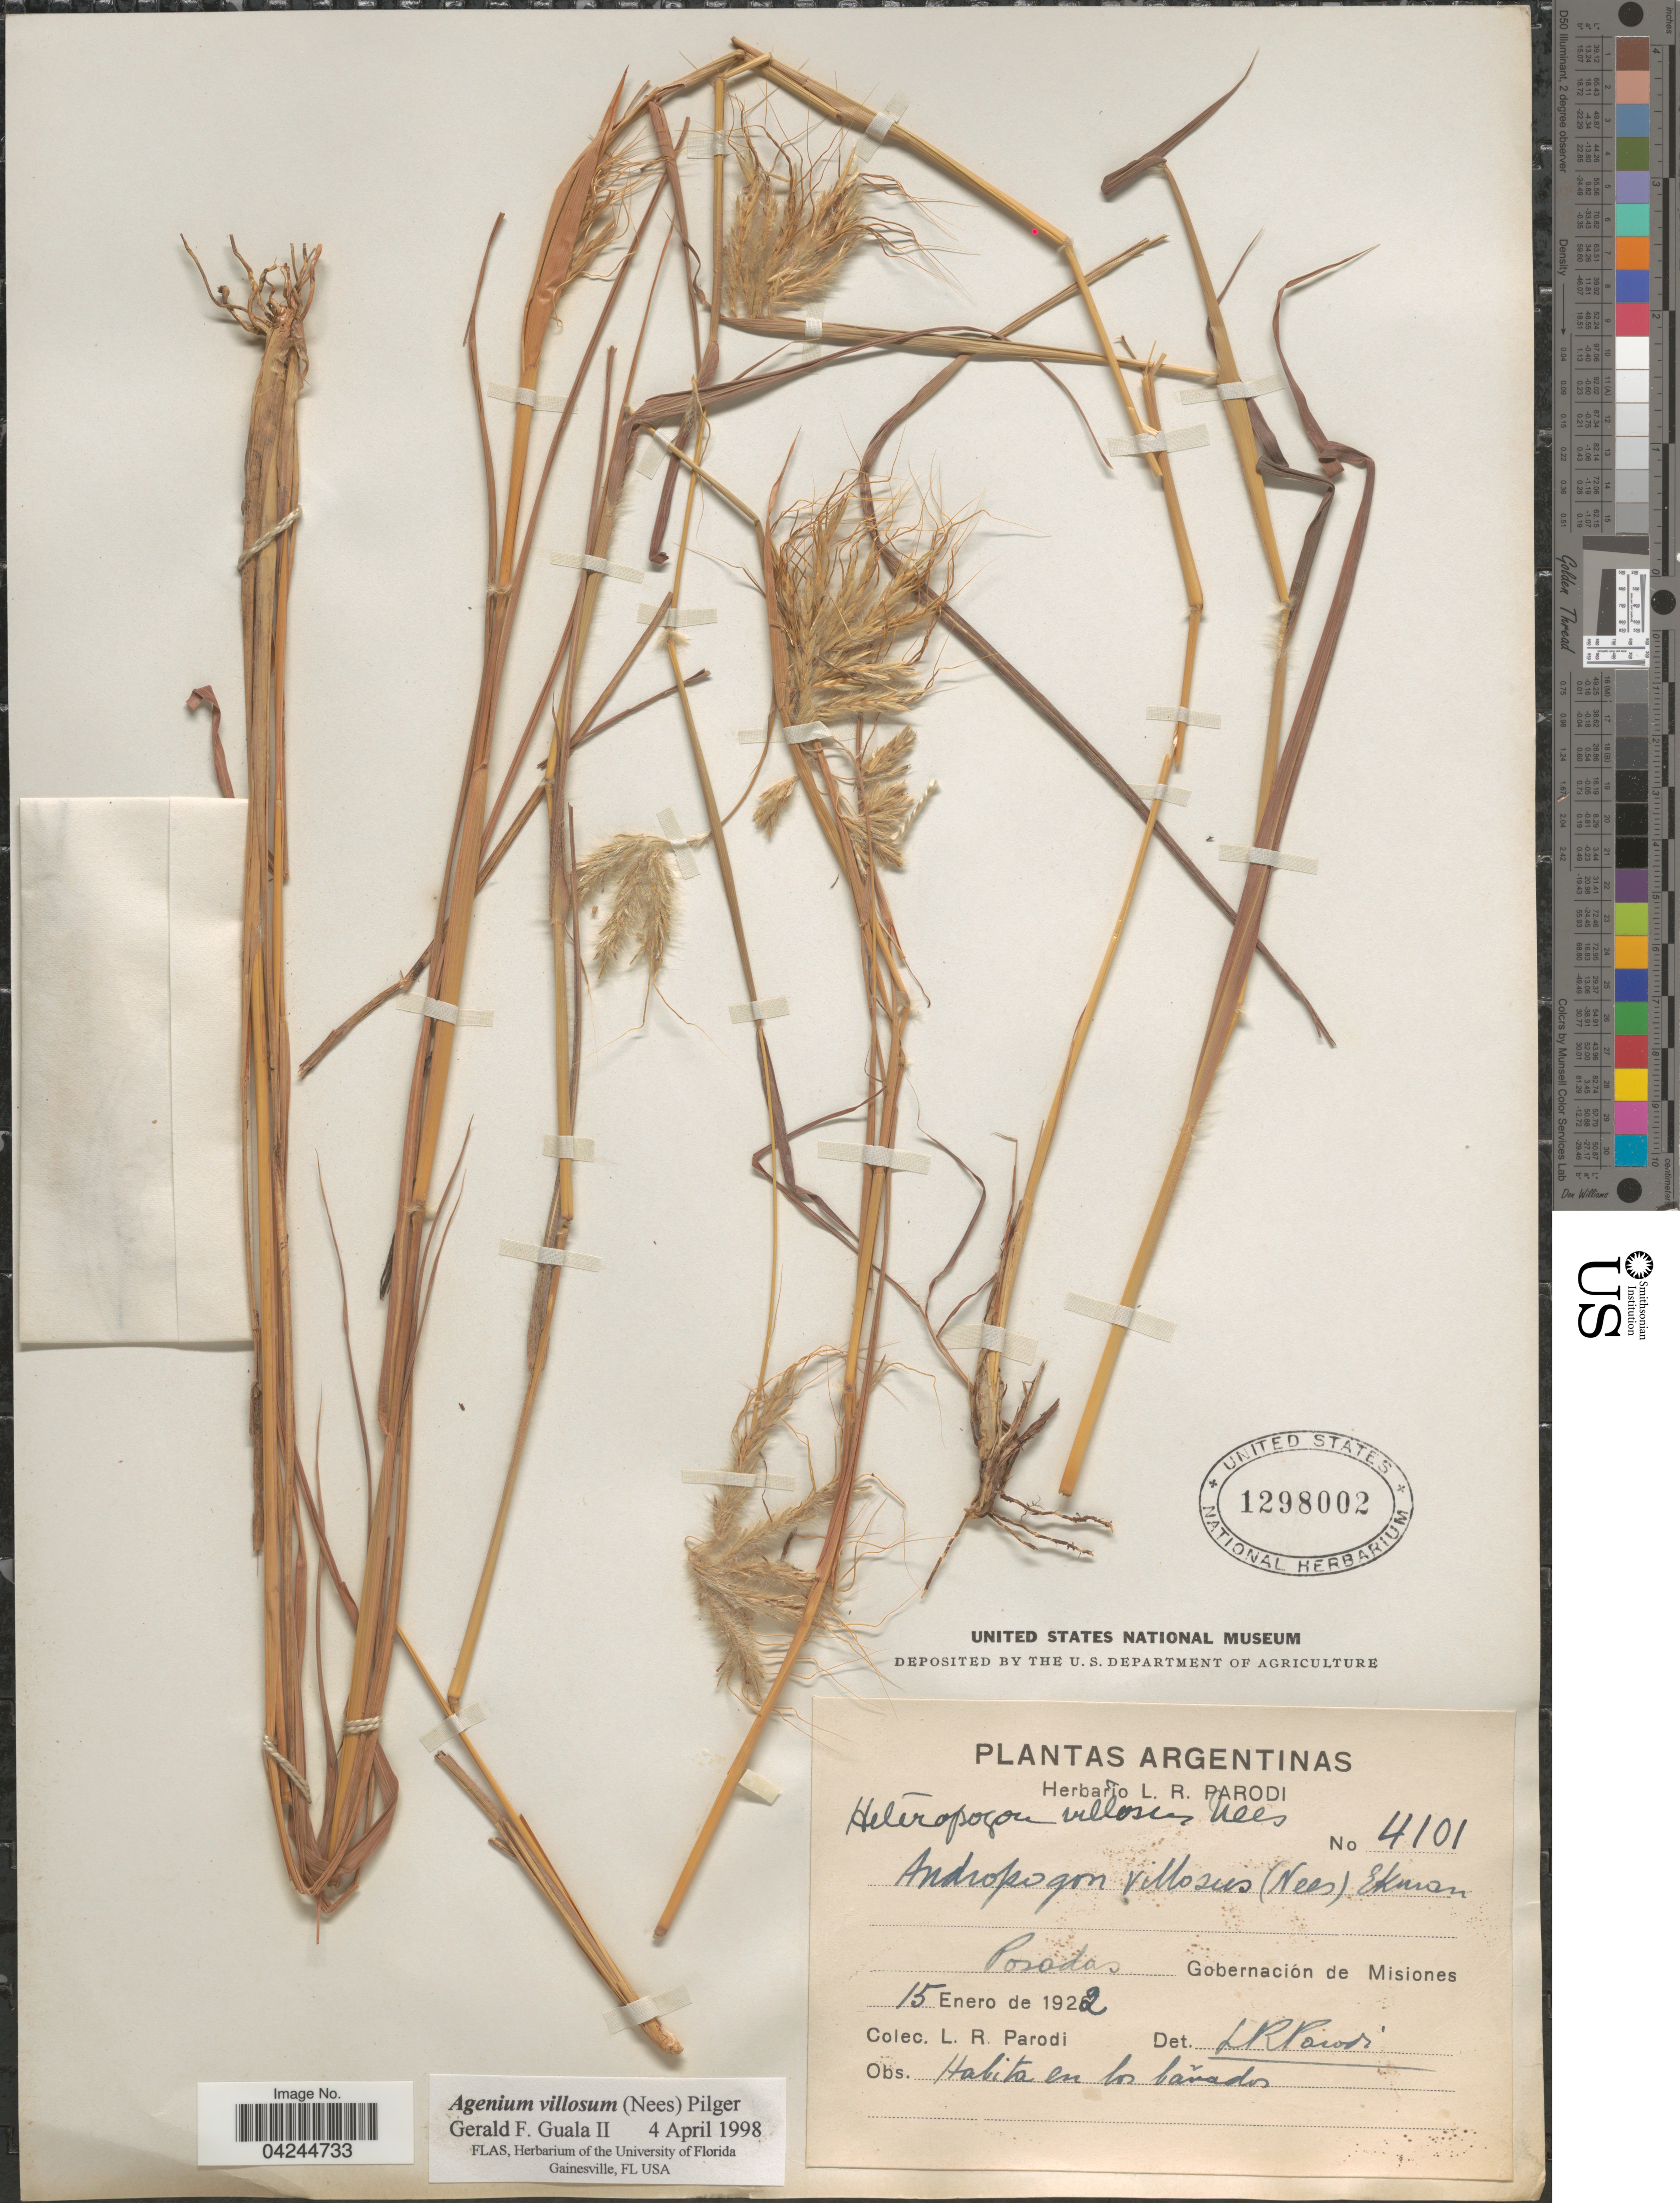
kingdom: Plantae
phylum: Tracheophyta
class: Liliopsida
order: Poales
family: Poaceae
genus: Agenium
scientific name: Agenium villosum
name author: (Nees) Pilg.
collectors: L. R. Parodi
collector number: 4101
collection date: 1922-01-15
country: Argentina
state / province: Misiones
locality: Posadas Gobernación de Misiones.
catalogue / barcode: US 1298002